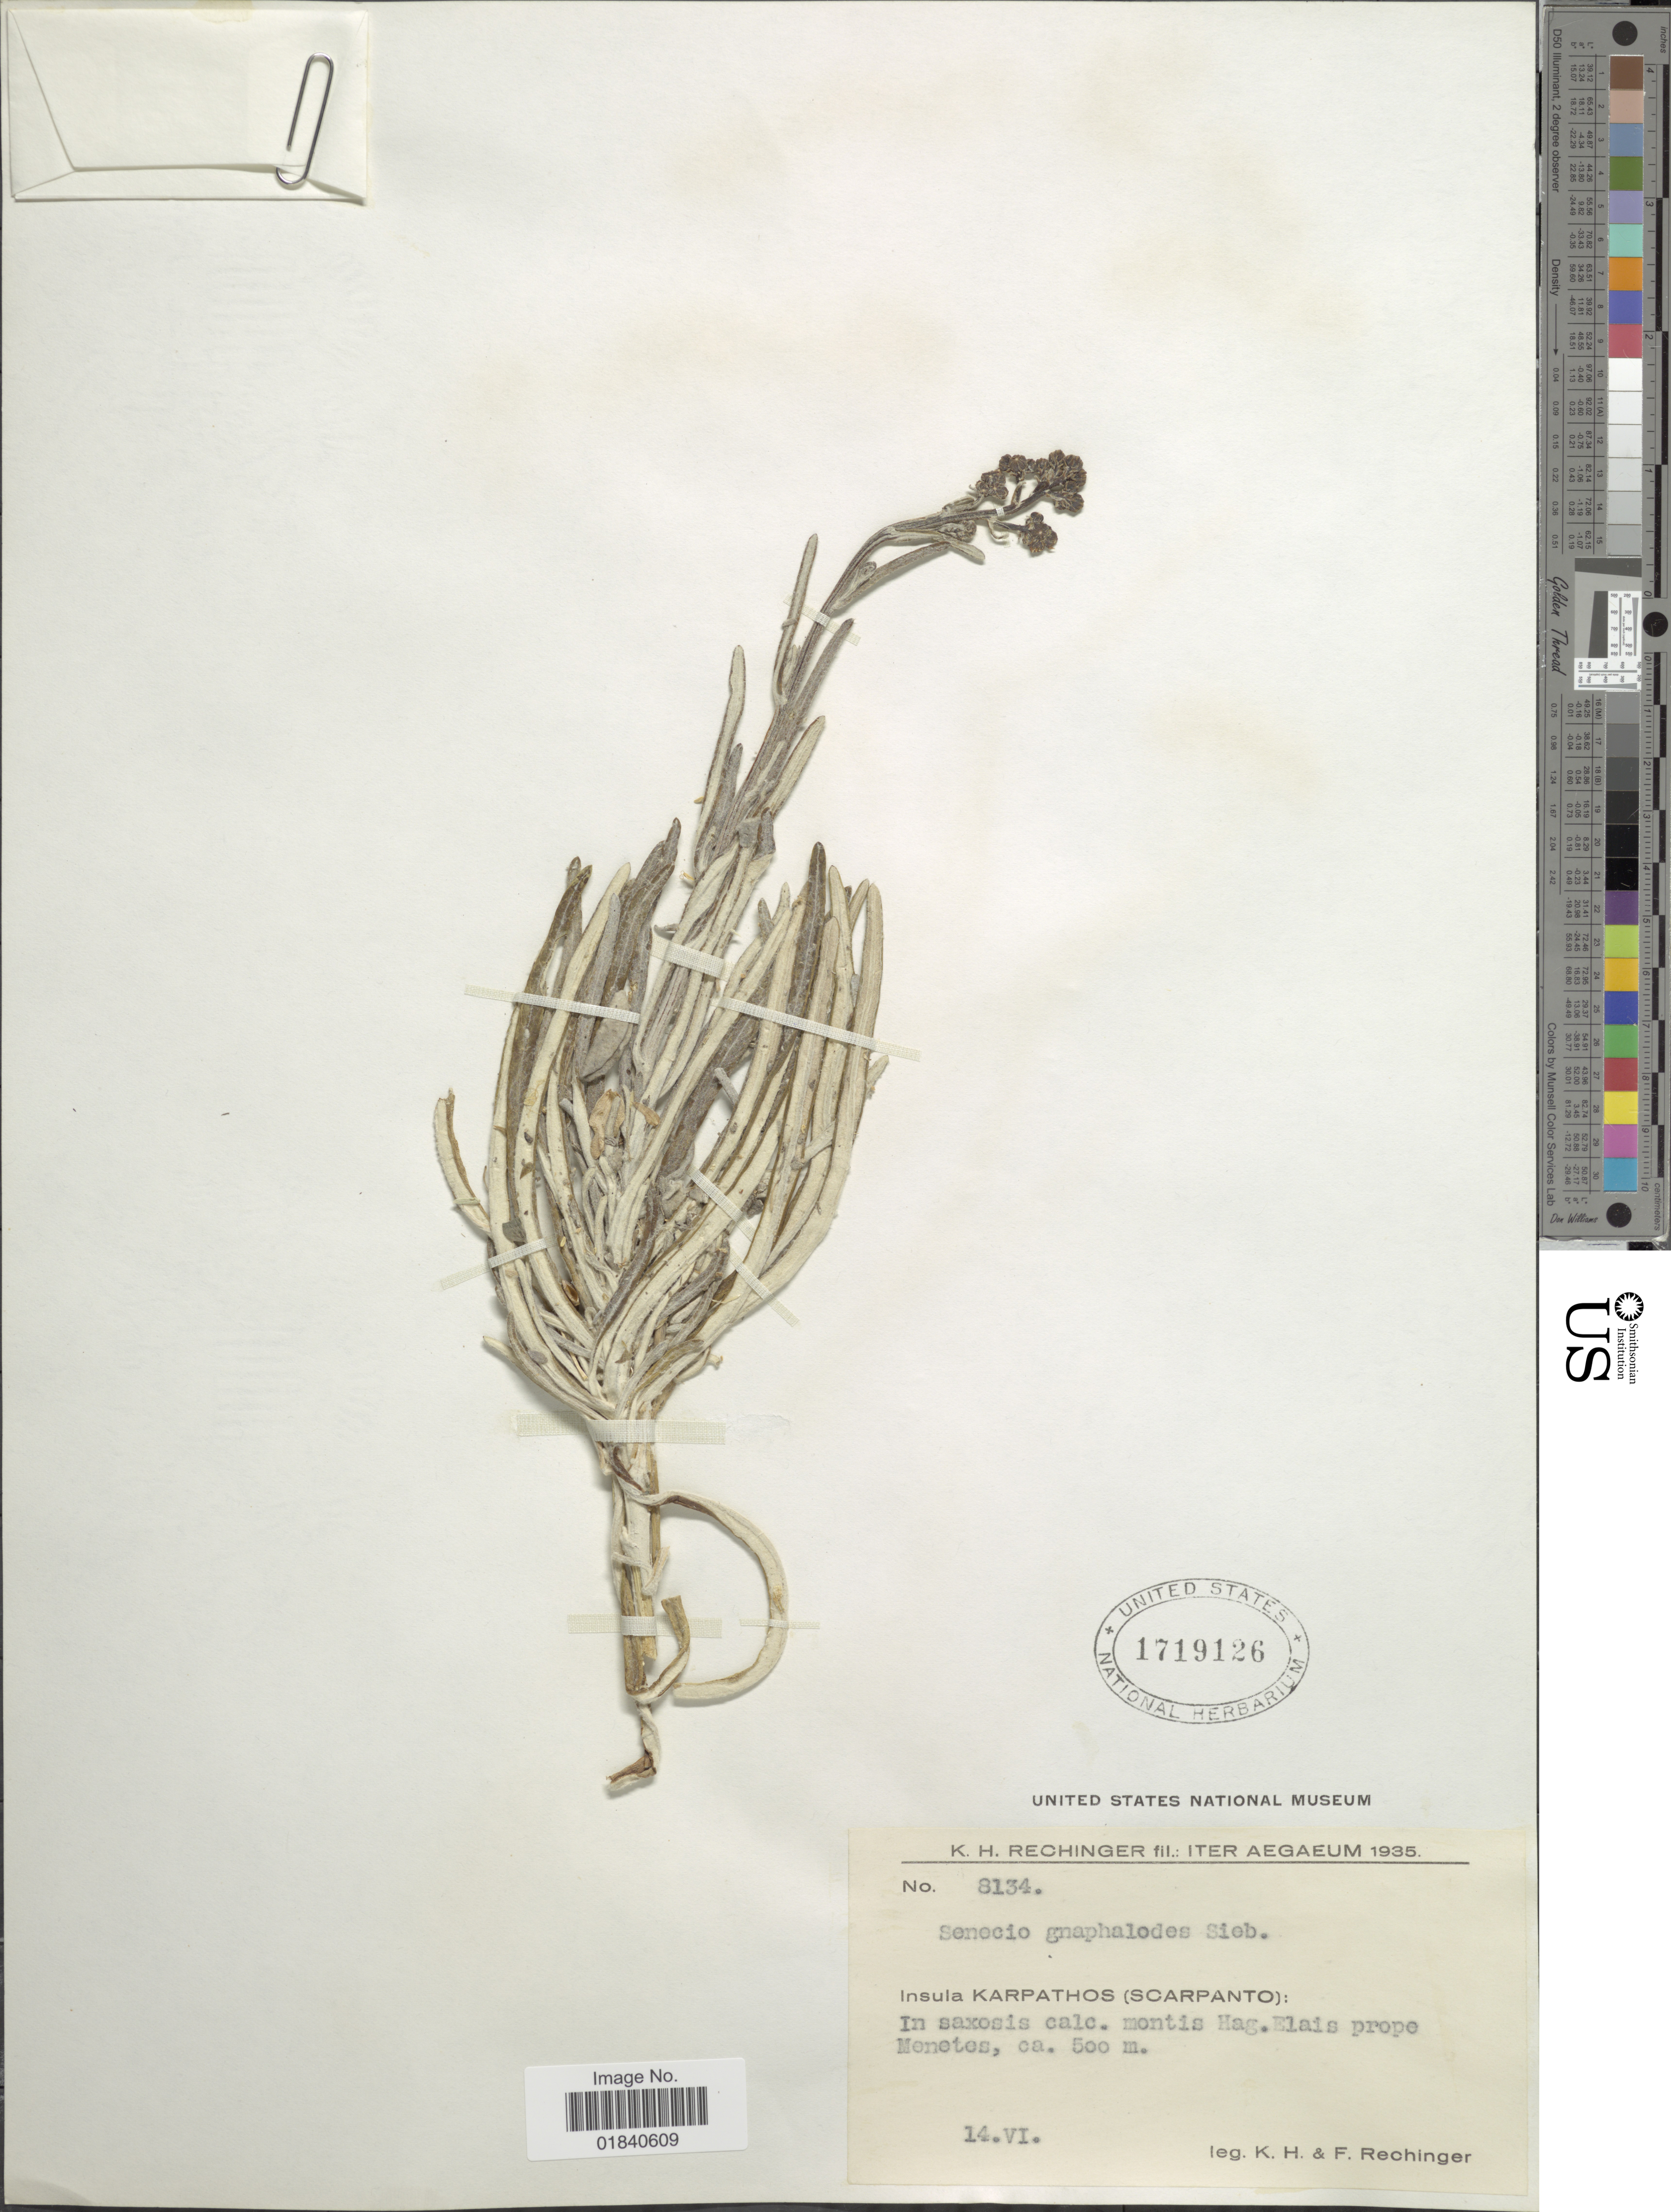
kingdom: Plantae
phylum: Tracheophyta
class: Magnoliopsida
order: Asterales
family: Asteraceae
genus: Jacobaea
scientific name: Jacobaea gnaphalioides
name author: (Sieber ex Spreng.) Veldkamp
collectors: K. H. Rechinger & F. Rechinger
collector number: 8134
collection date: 1935-06-14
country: Greece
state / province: South Aegean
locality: Aegaeum. Insula Karpathos (Scarpanto): In saxosis calc. montis Hag. Elais prope Menetes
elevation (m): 500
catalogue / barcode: US 1719126